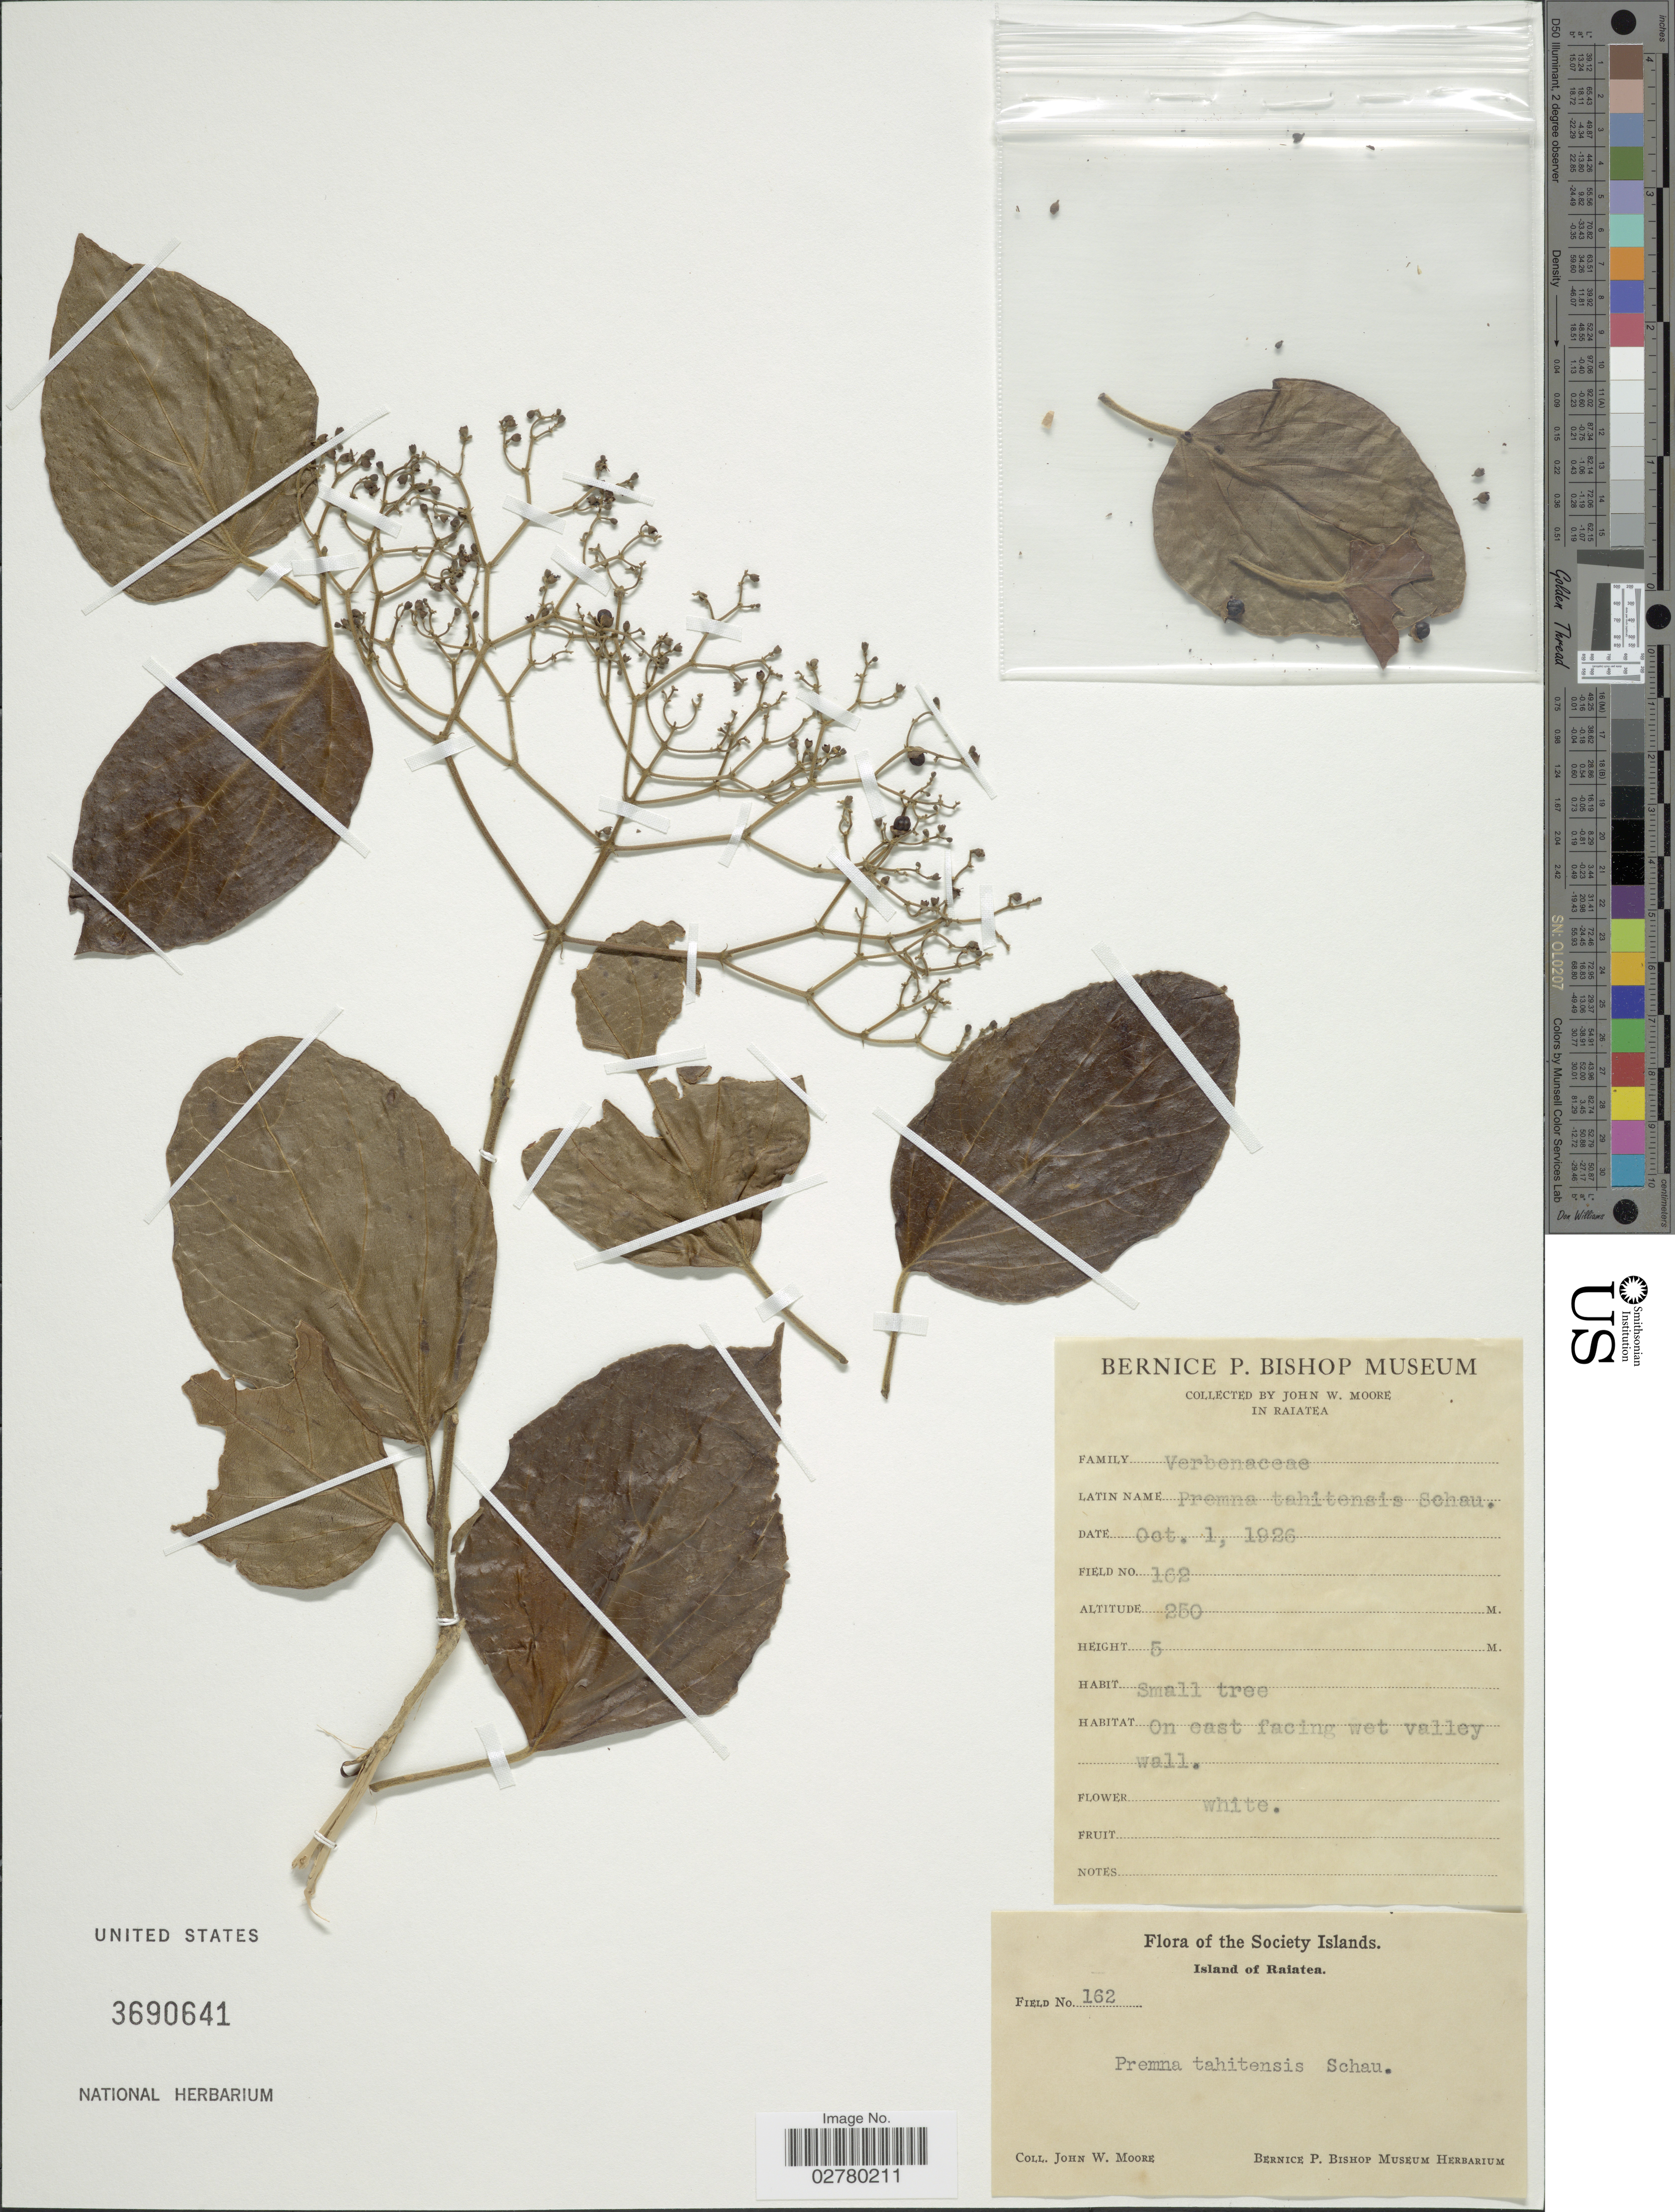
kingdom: Plantae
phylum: Tracheophyta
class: Magnoliopsida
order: Lamiales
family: Lamiaceae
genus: Premna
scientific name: Premna taitensis var. taitensis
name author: Schauer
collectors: J. Moore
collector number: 162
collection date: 1926-10-01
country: French Polynesia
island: Raiatea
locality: Society Islands. Island of Raiatea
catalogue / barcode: US 3690641